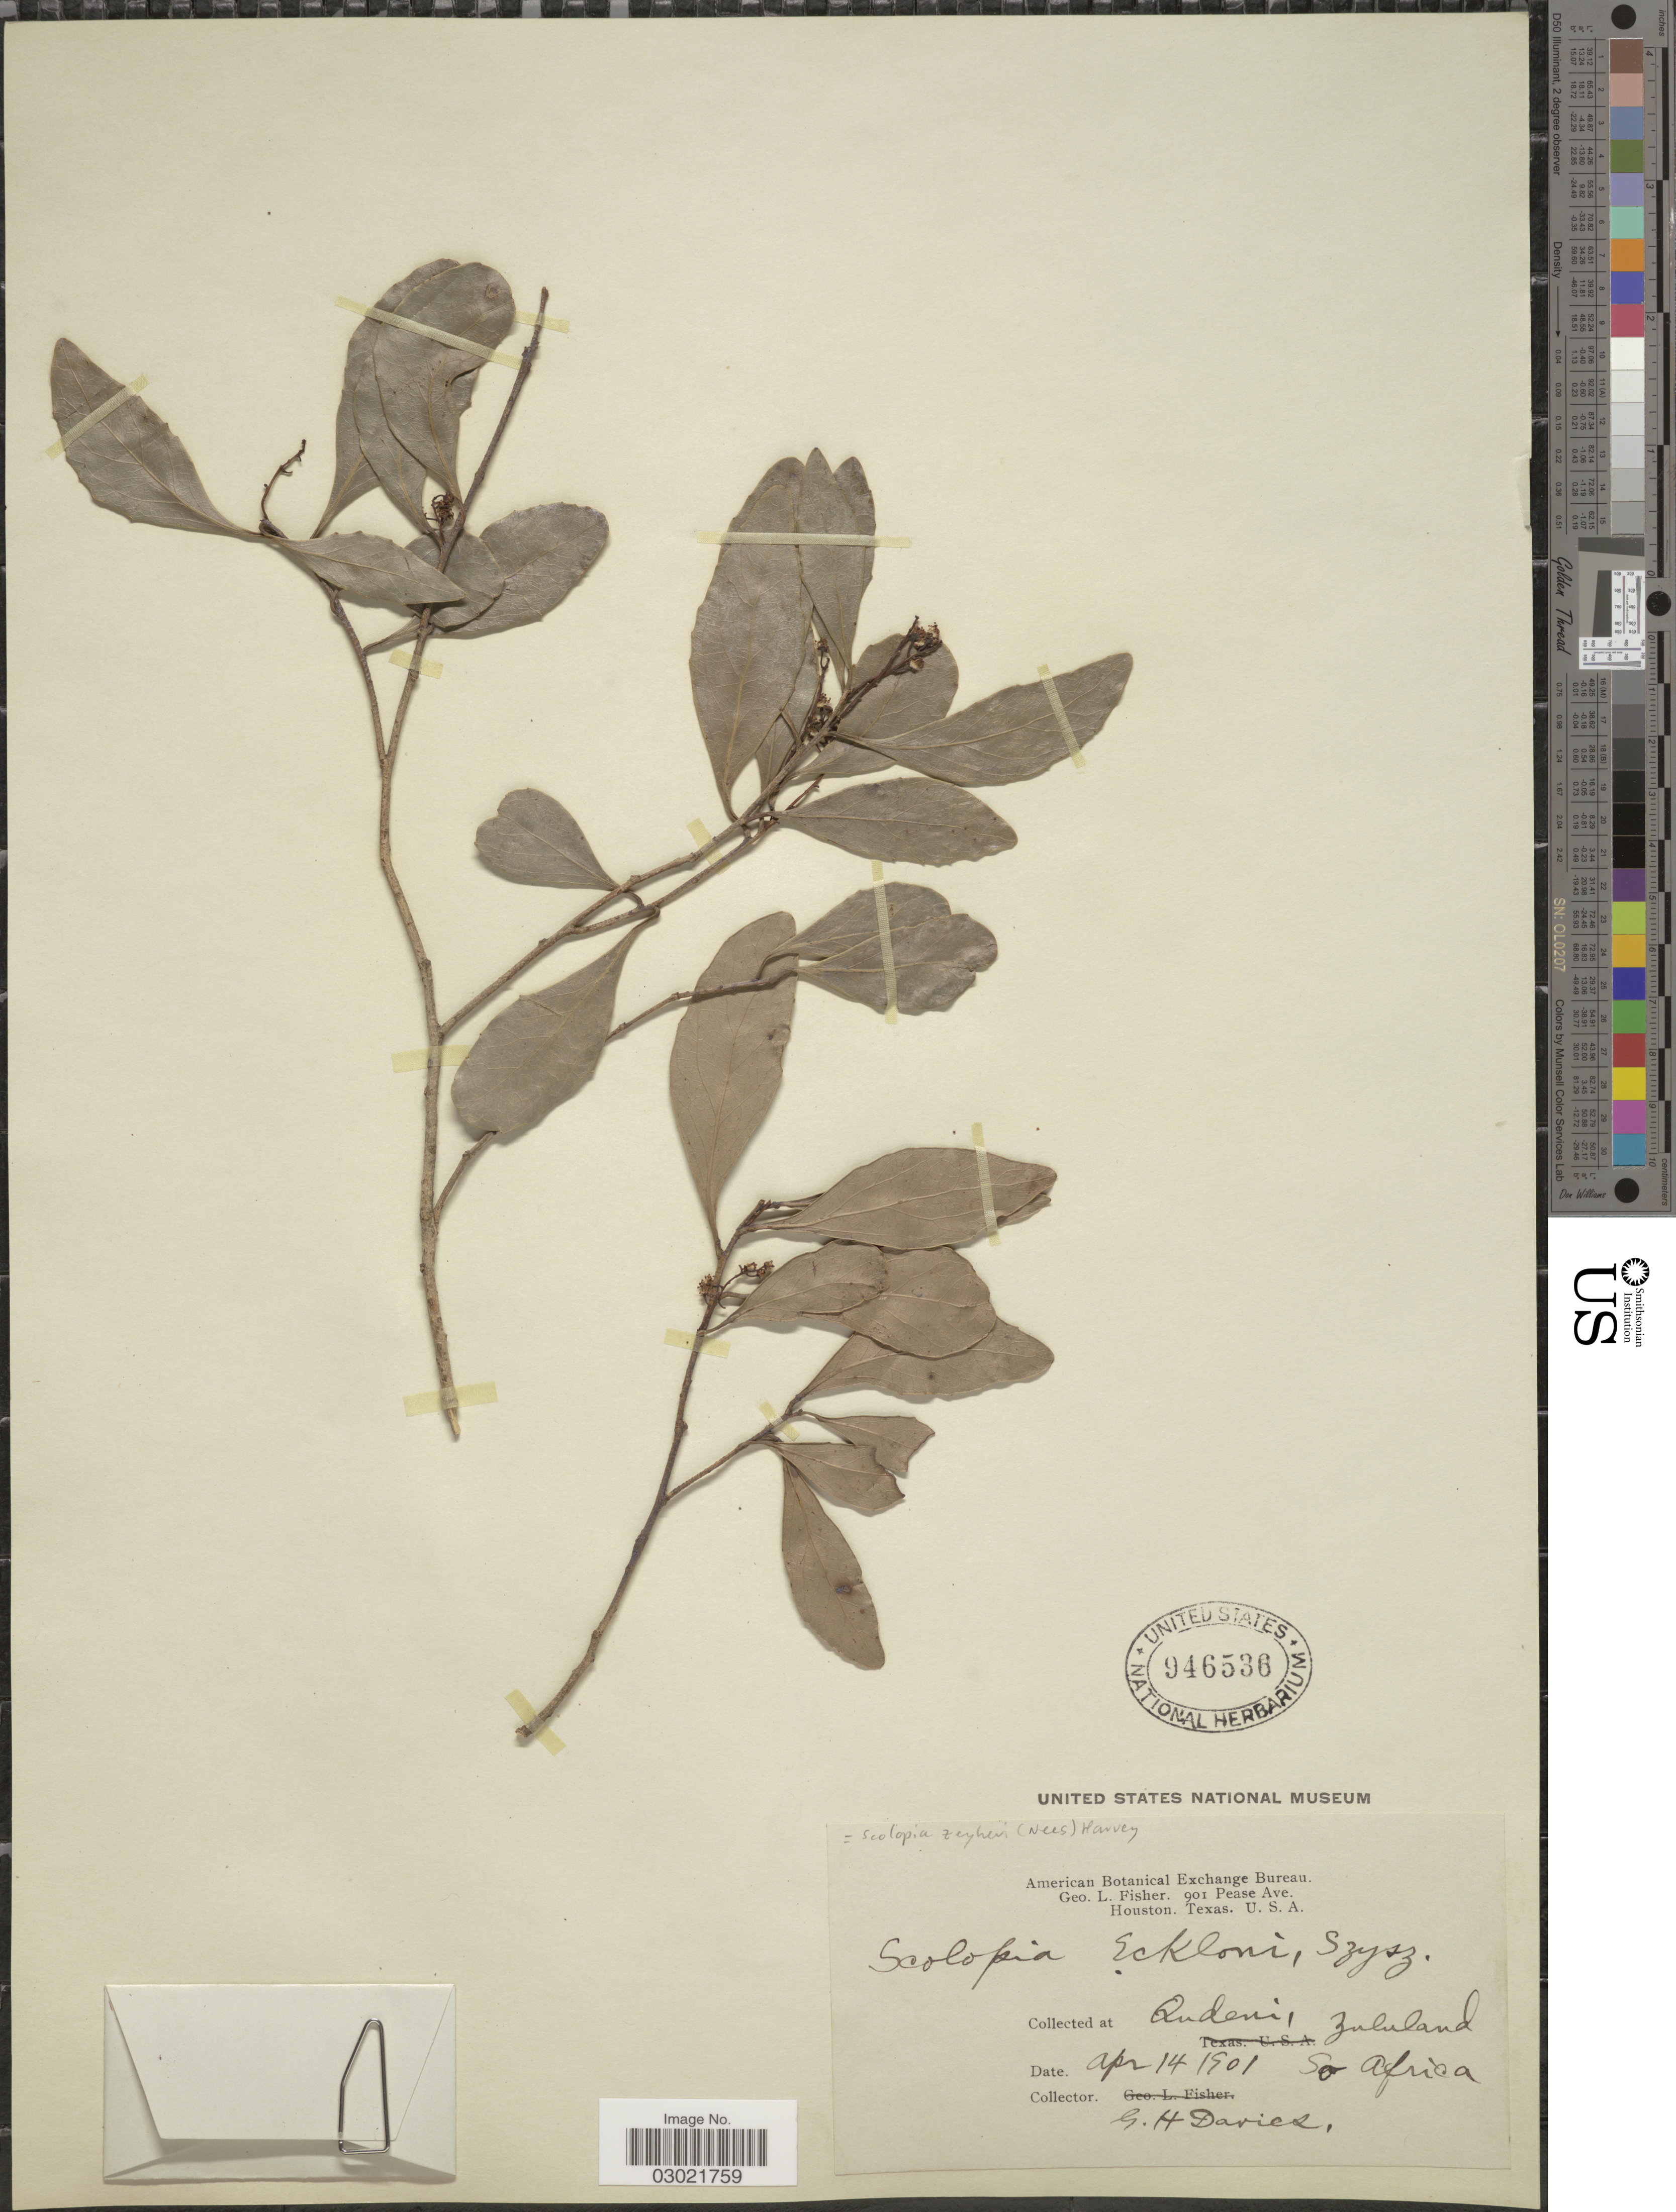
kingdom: Plantae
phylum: Tracheophyta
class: Magnoliopsida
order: Malpighiales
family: Salicaceae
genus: Scolopia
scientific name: Scolopia zeyheri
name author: (Nees) Szyszyl.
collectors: G. Davies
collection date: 1901-04-14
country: South Africa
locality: Qudeni, Zululand.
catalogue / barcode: US 946536